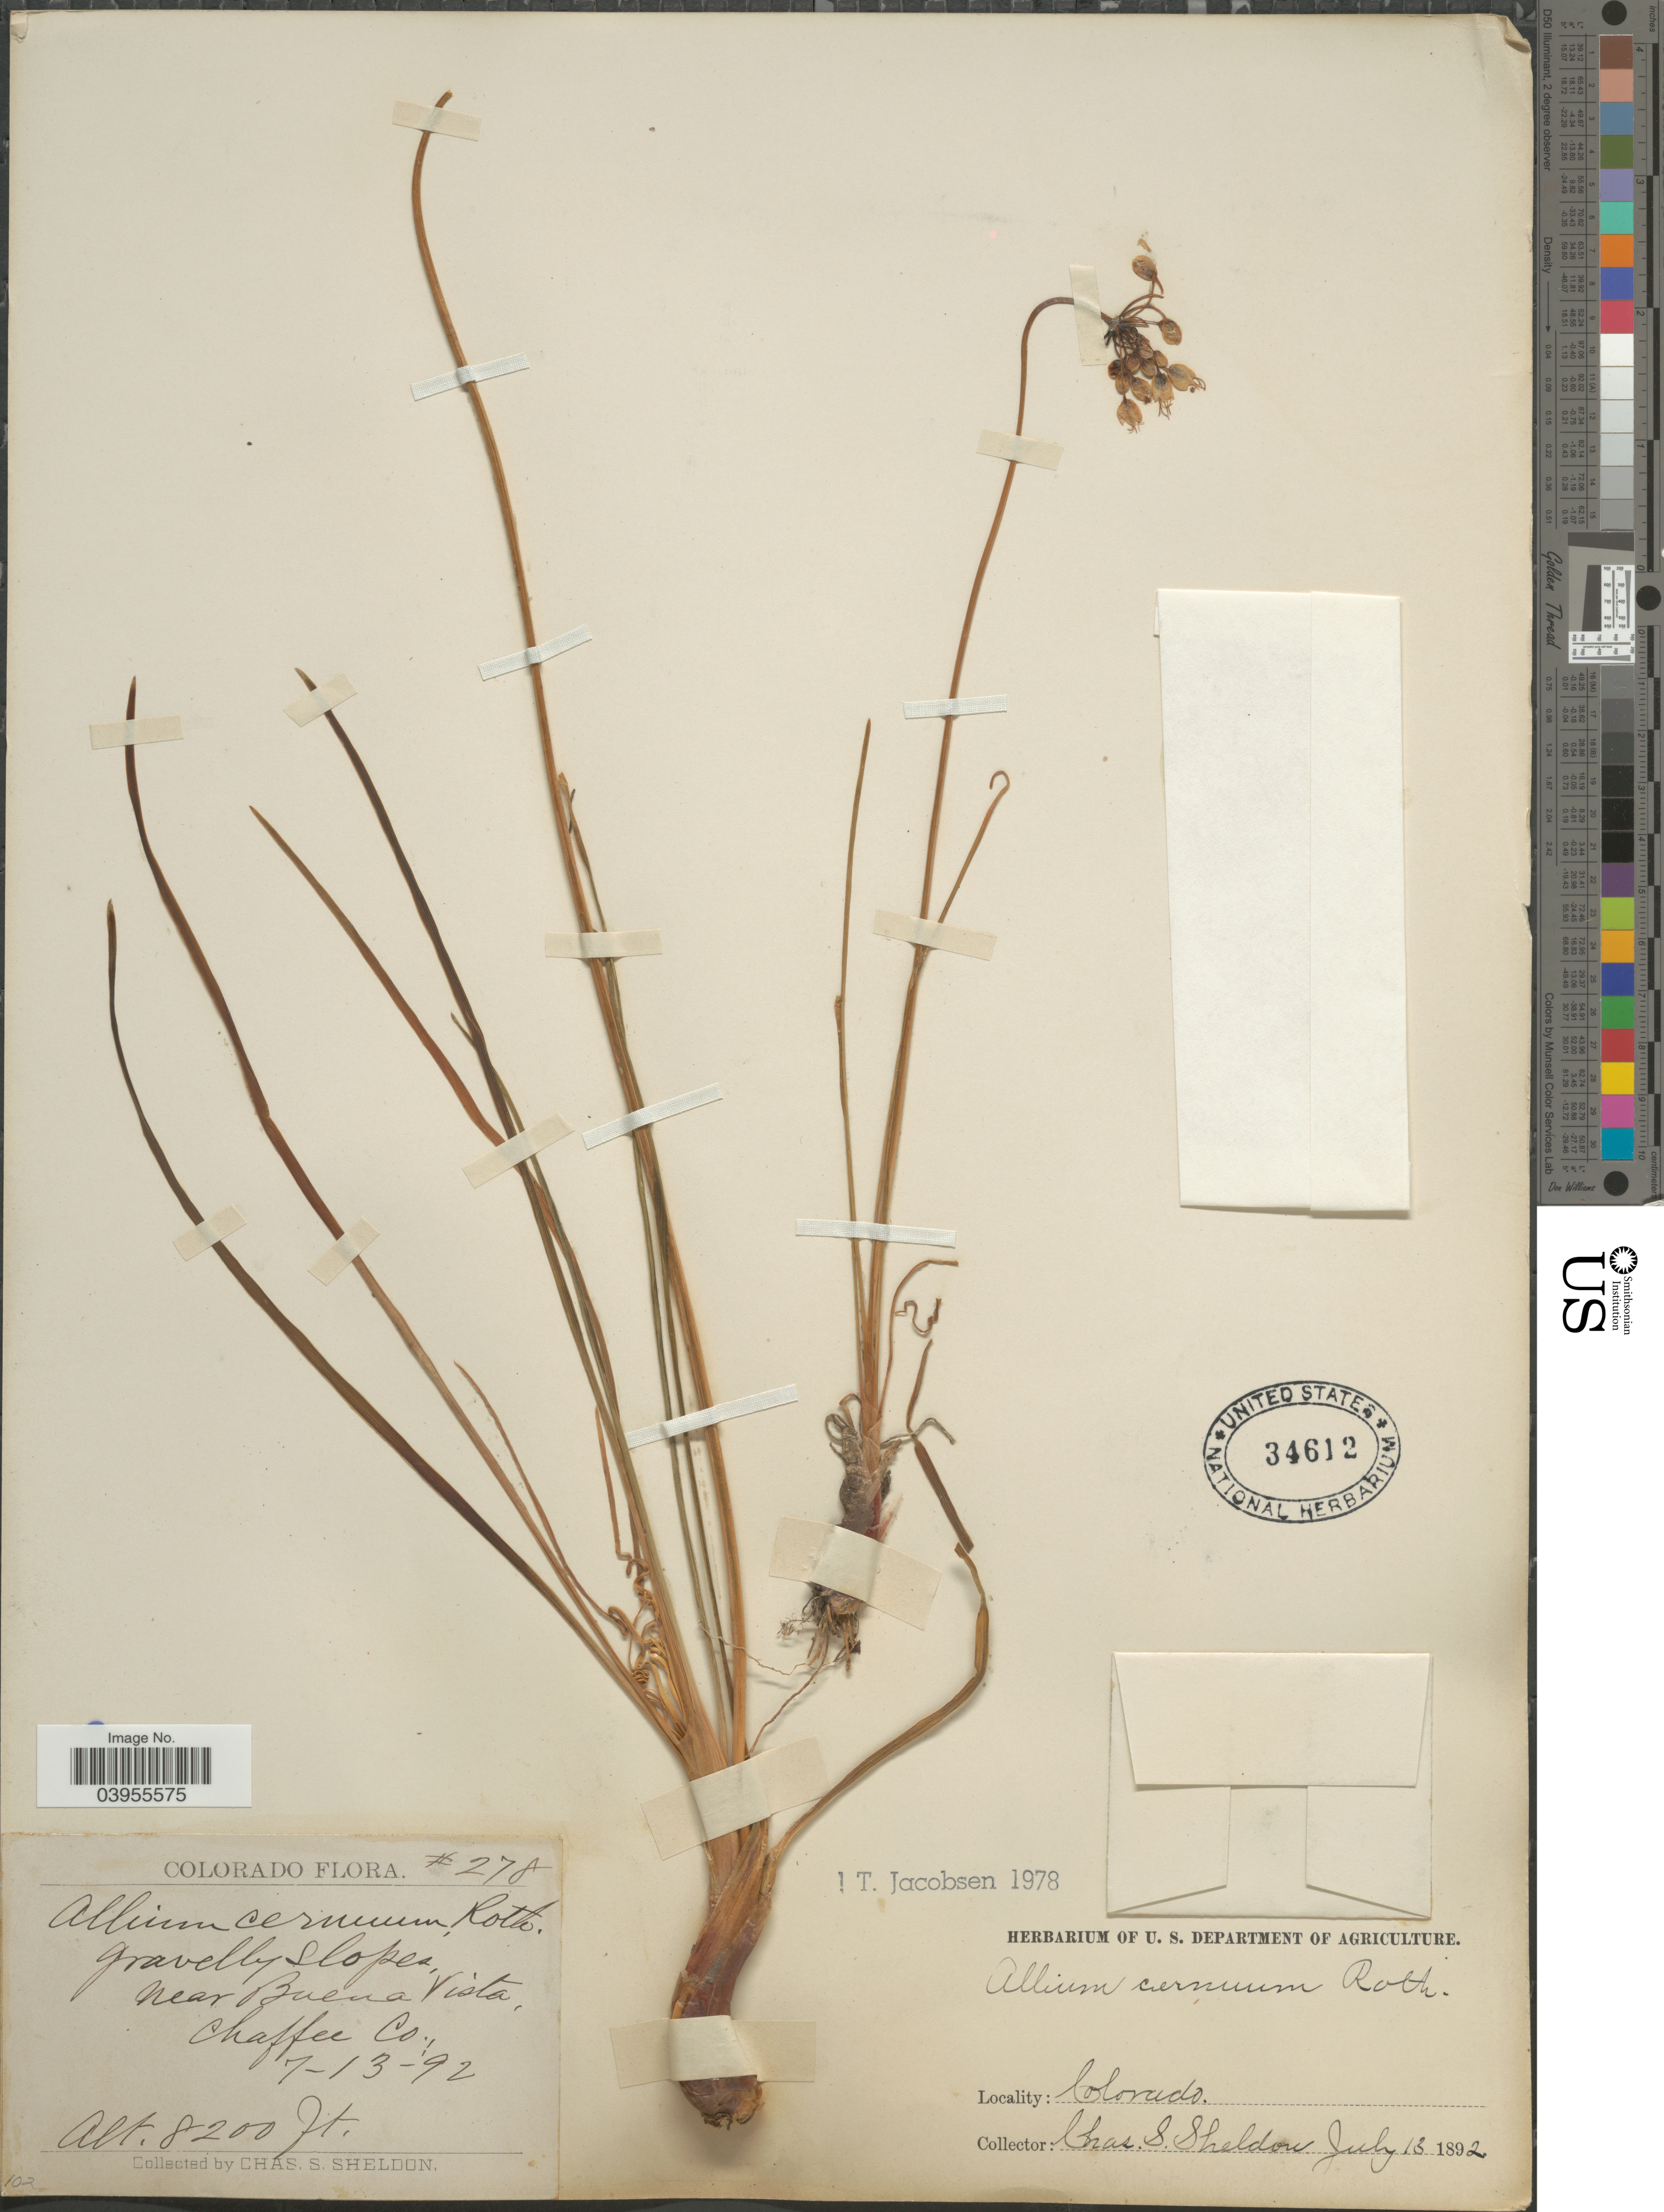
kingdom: Plantae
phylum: Tracheophyta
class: Liliopsida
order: Asparagales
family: Amaryllidaceae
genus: Allium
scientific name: Allium cernuum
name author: Roth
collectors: C. S. Sheldon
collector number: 278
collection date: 1892-07-13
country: United States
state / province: Colorado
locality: Gravelly slopes, near Buena Vista, Chaffee Co.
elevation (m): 2499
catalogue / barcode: US 34612